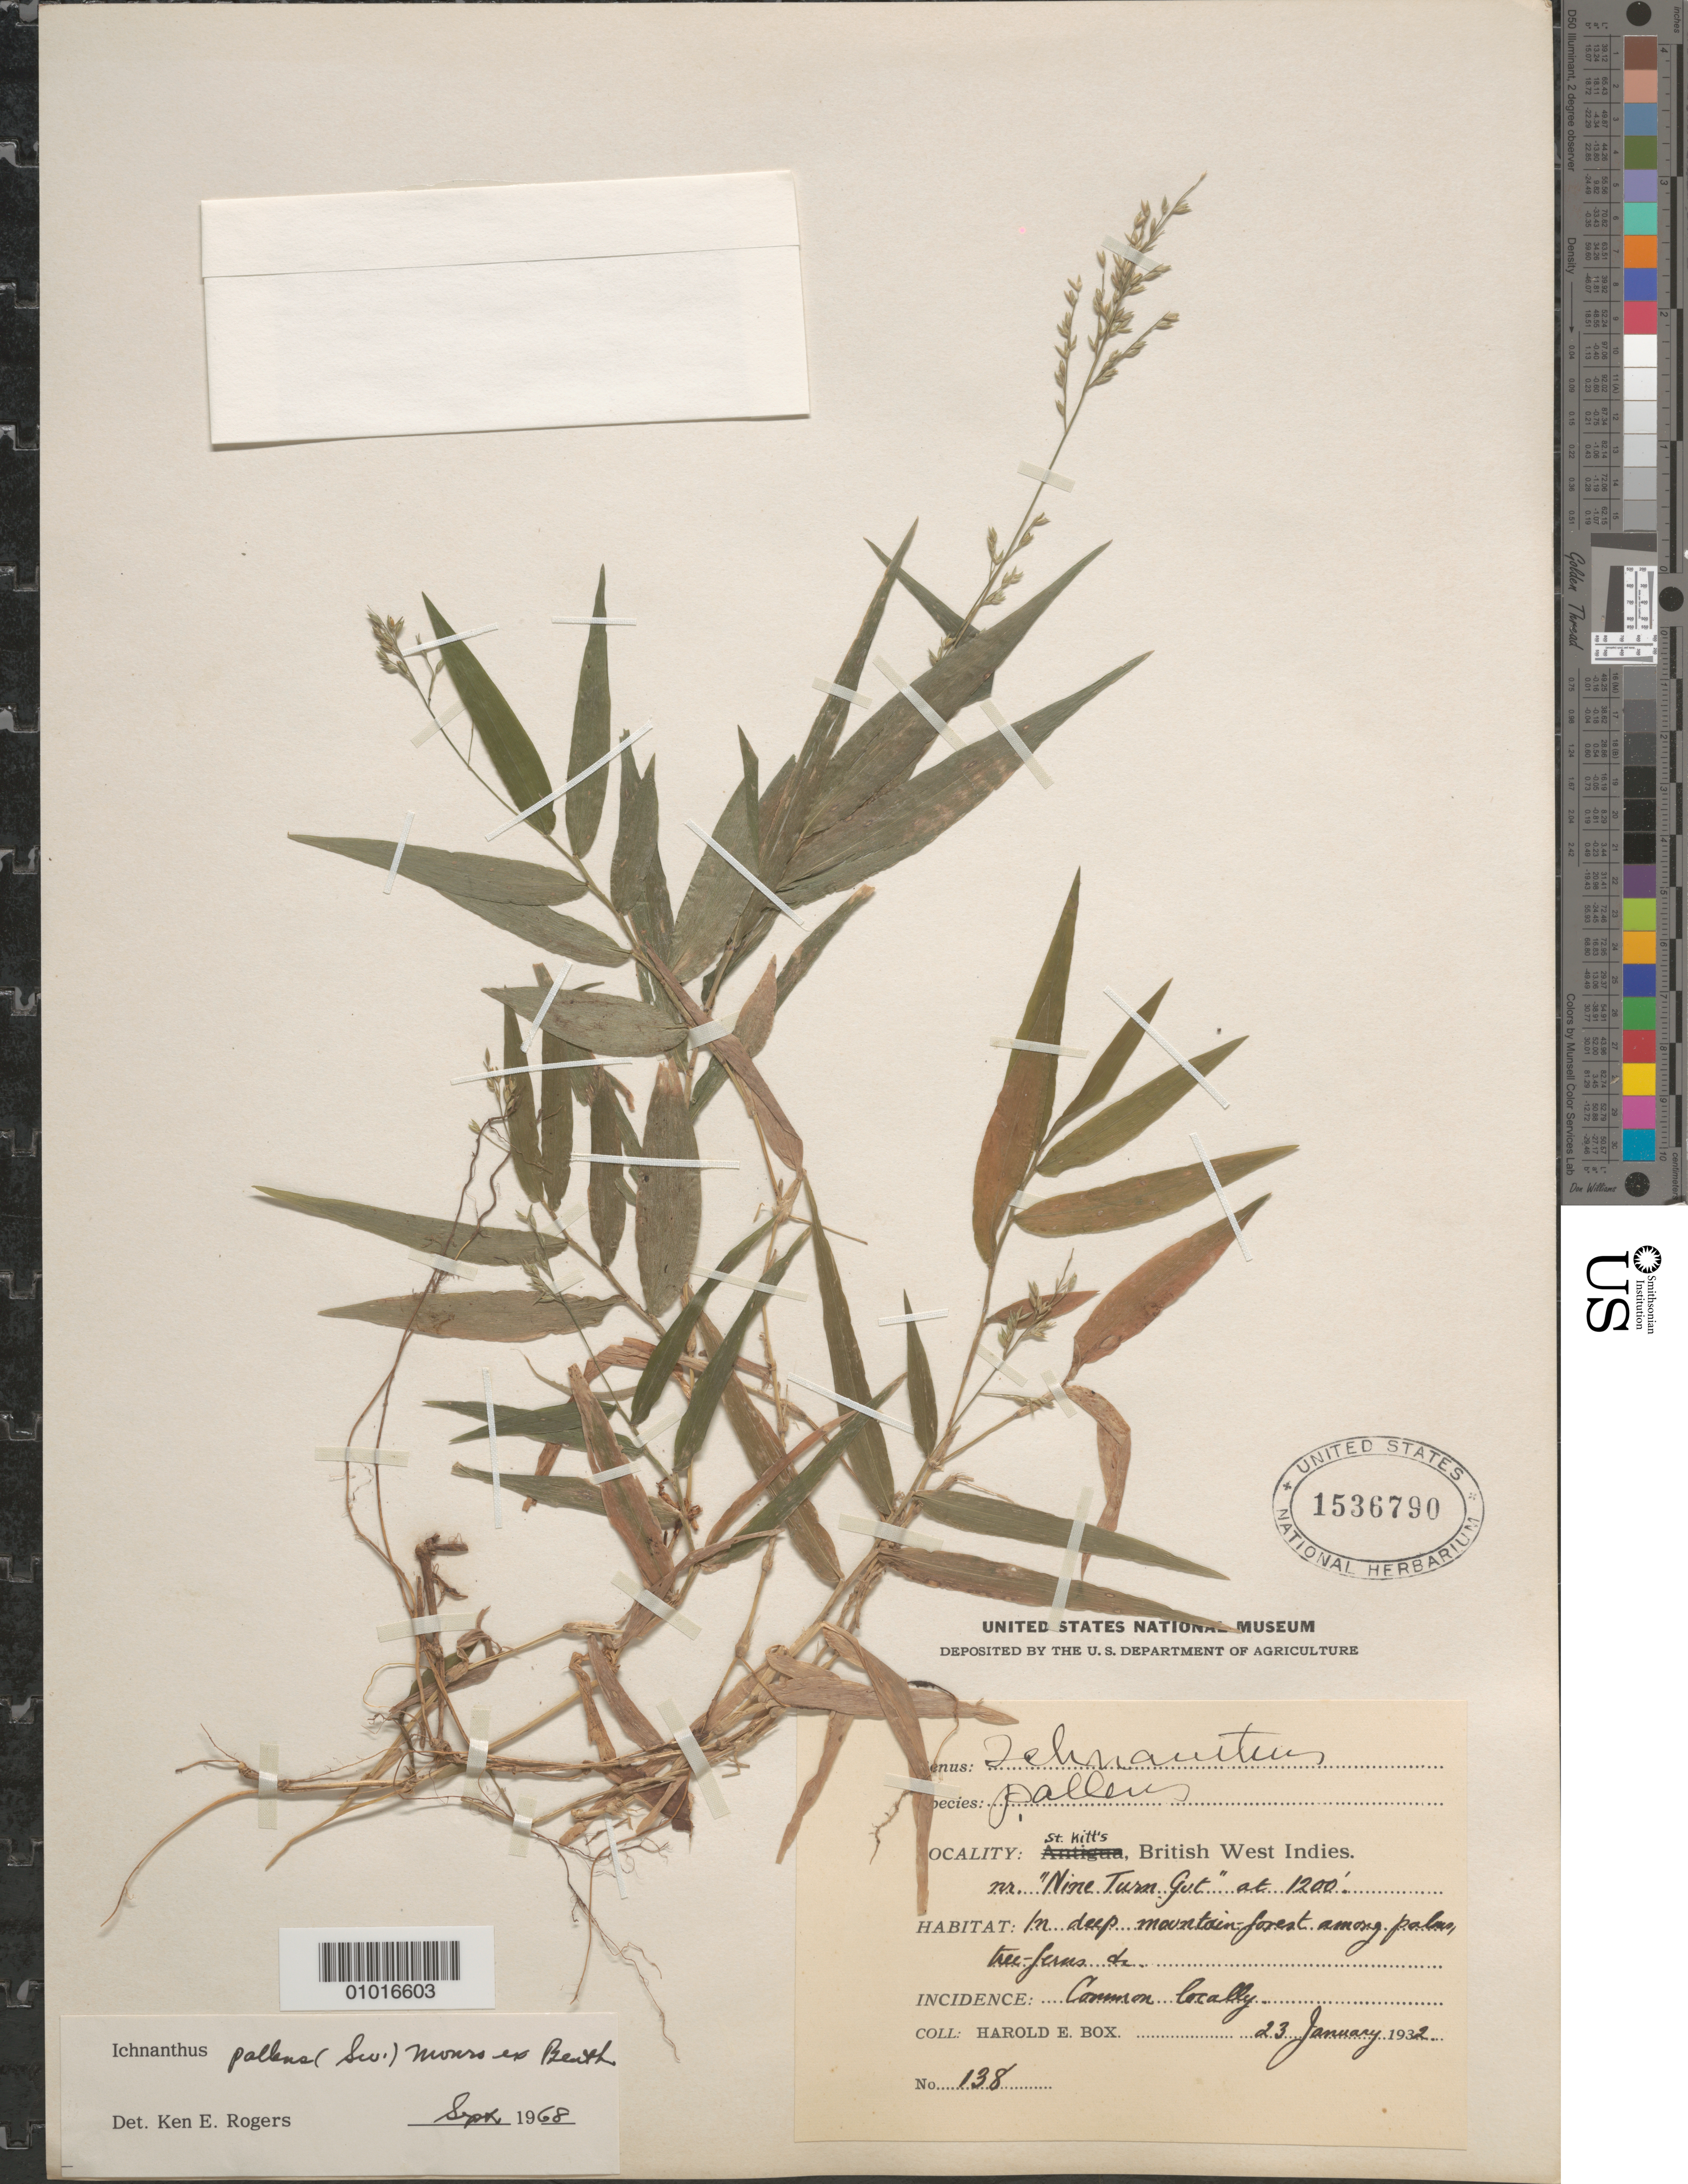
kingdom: Plantae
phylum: Tracheophyta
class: Liliopsida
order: Poales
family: Poaceae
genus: Ichnanthus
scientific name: Ichnanthus pallens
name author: (Sw.) Munro ex Benth.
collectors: H. E. Box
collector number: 138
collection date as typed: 23 Jan 1932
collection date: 1932-01-23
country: St. Christopher-Nevis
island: St. Christopher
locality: "Nine Turn Gut"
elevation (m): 1200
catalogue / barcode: US 1536790